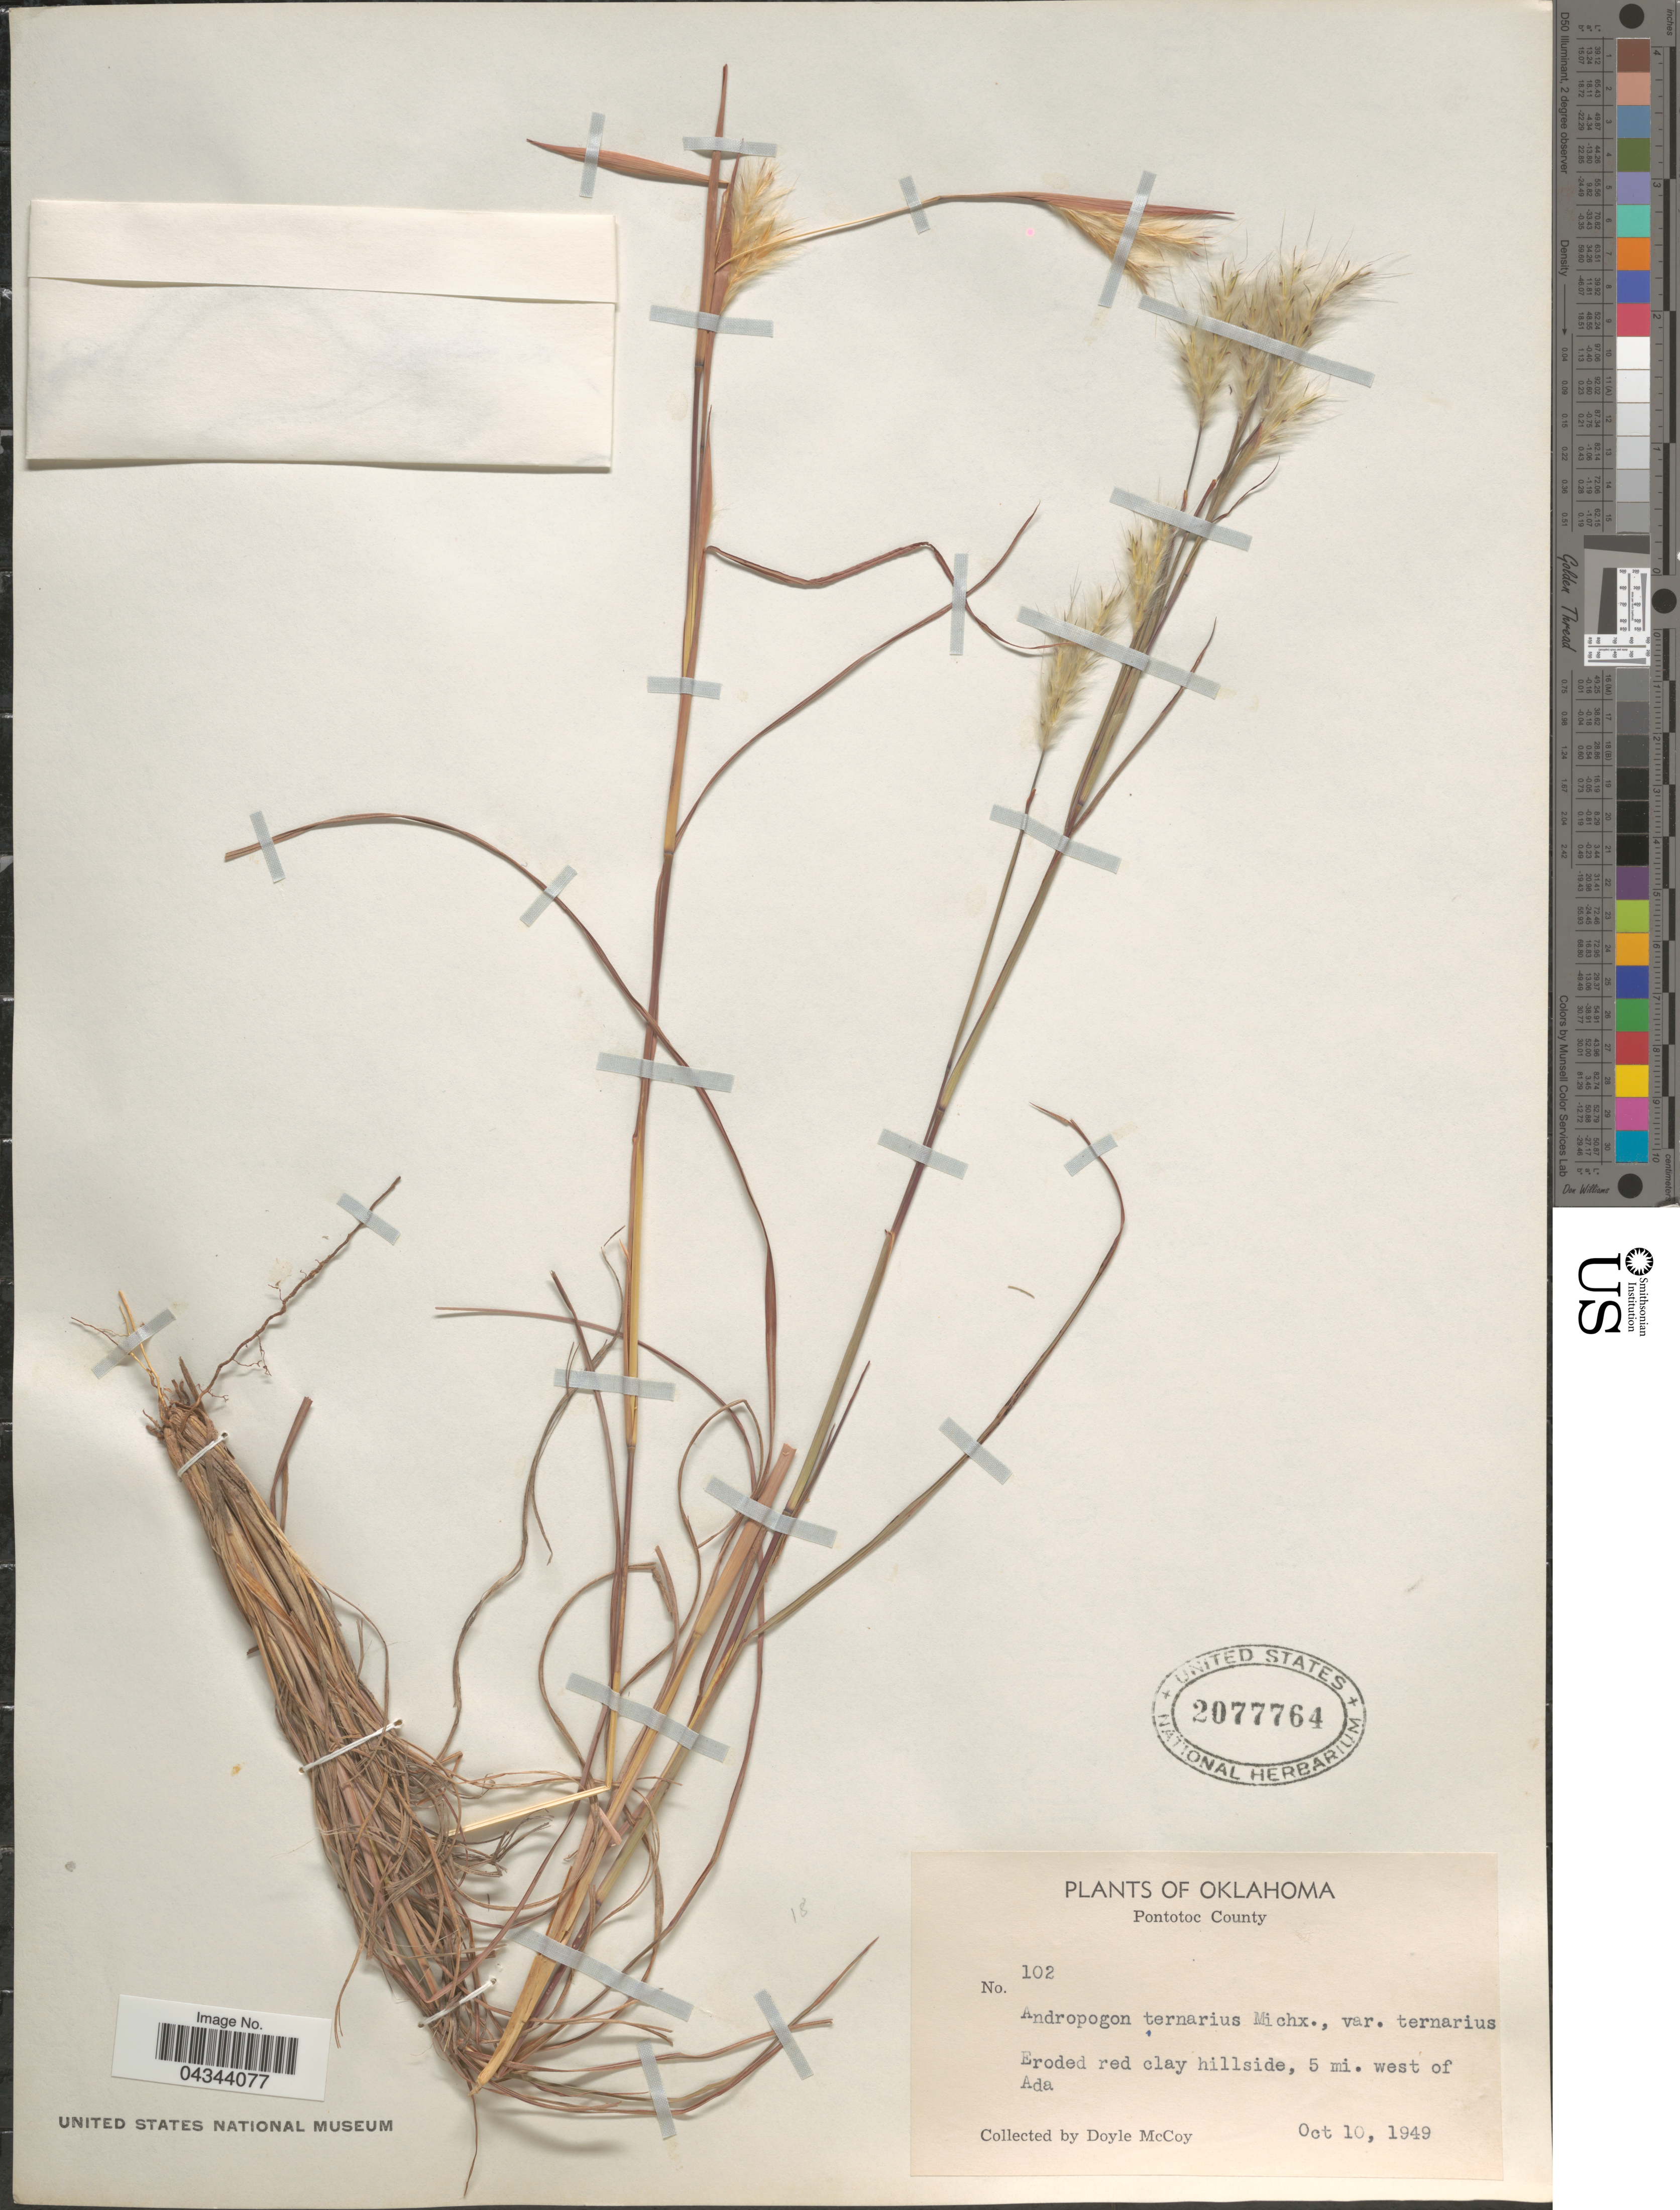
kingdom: Plantae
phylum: Tracheophyta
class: Liliopsida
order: Poales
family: Poaceae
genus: Andropogon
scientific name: Andropogon ternarius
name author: Michx.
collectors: D. McCoy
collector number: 102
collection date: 1949-10-10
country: United States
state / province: Oklahoma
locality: Pontotoc County. 5 mi. west of Ada.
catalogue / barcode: US 2077764